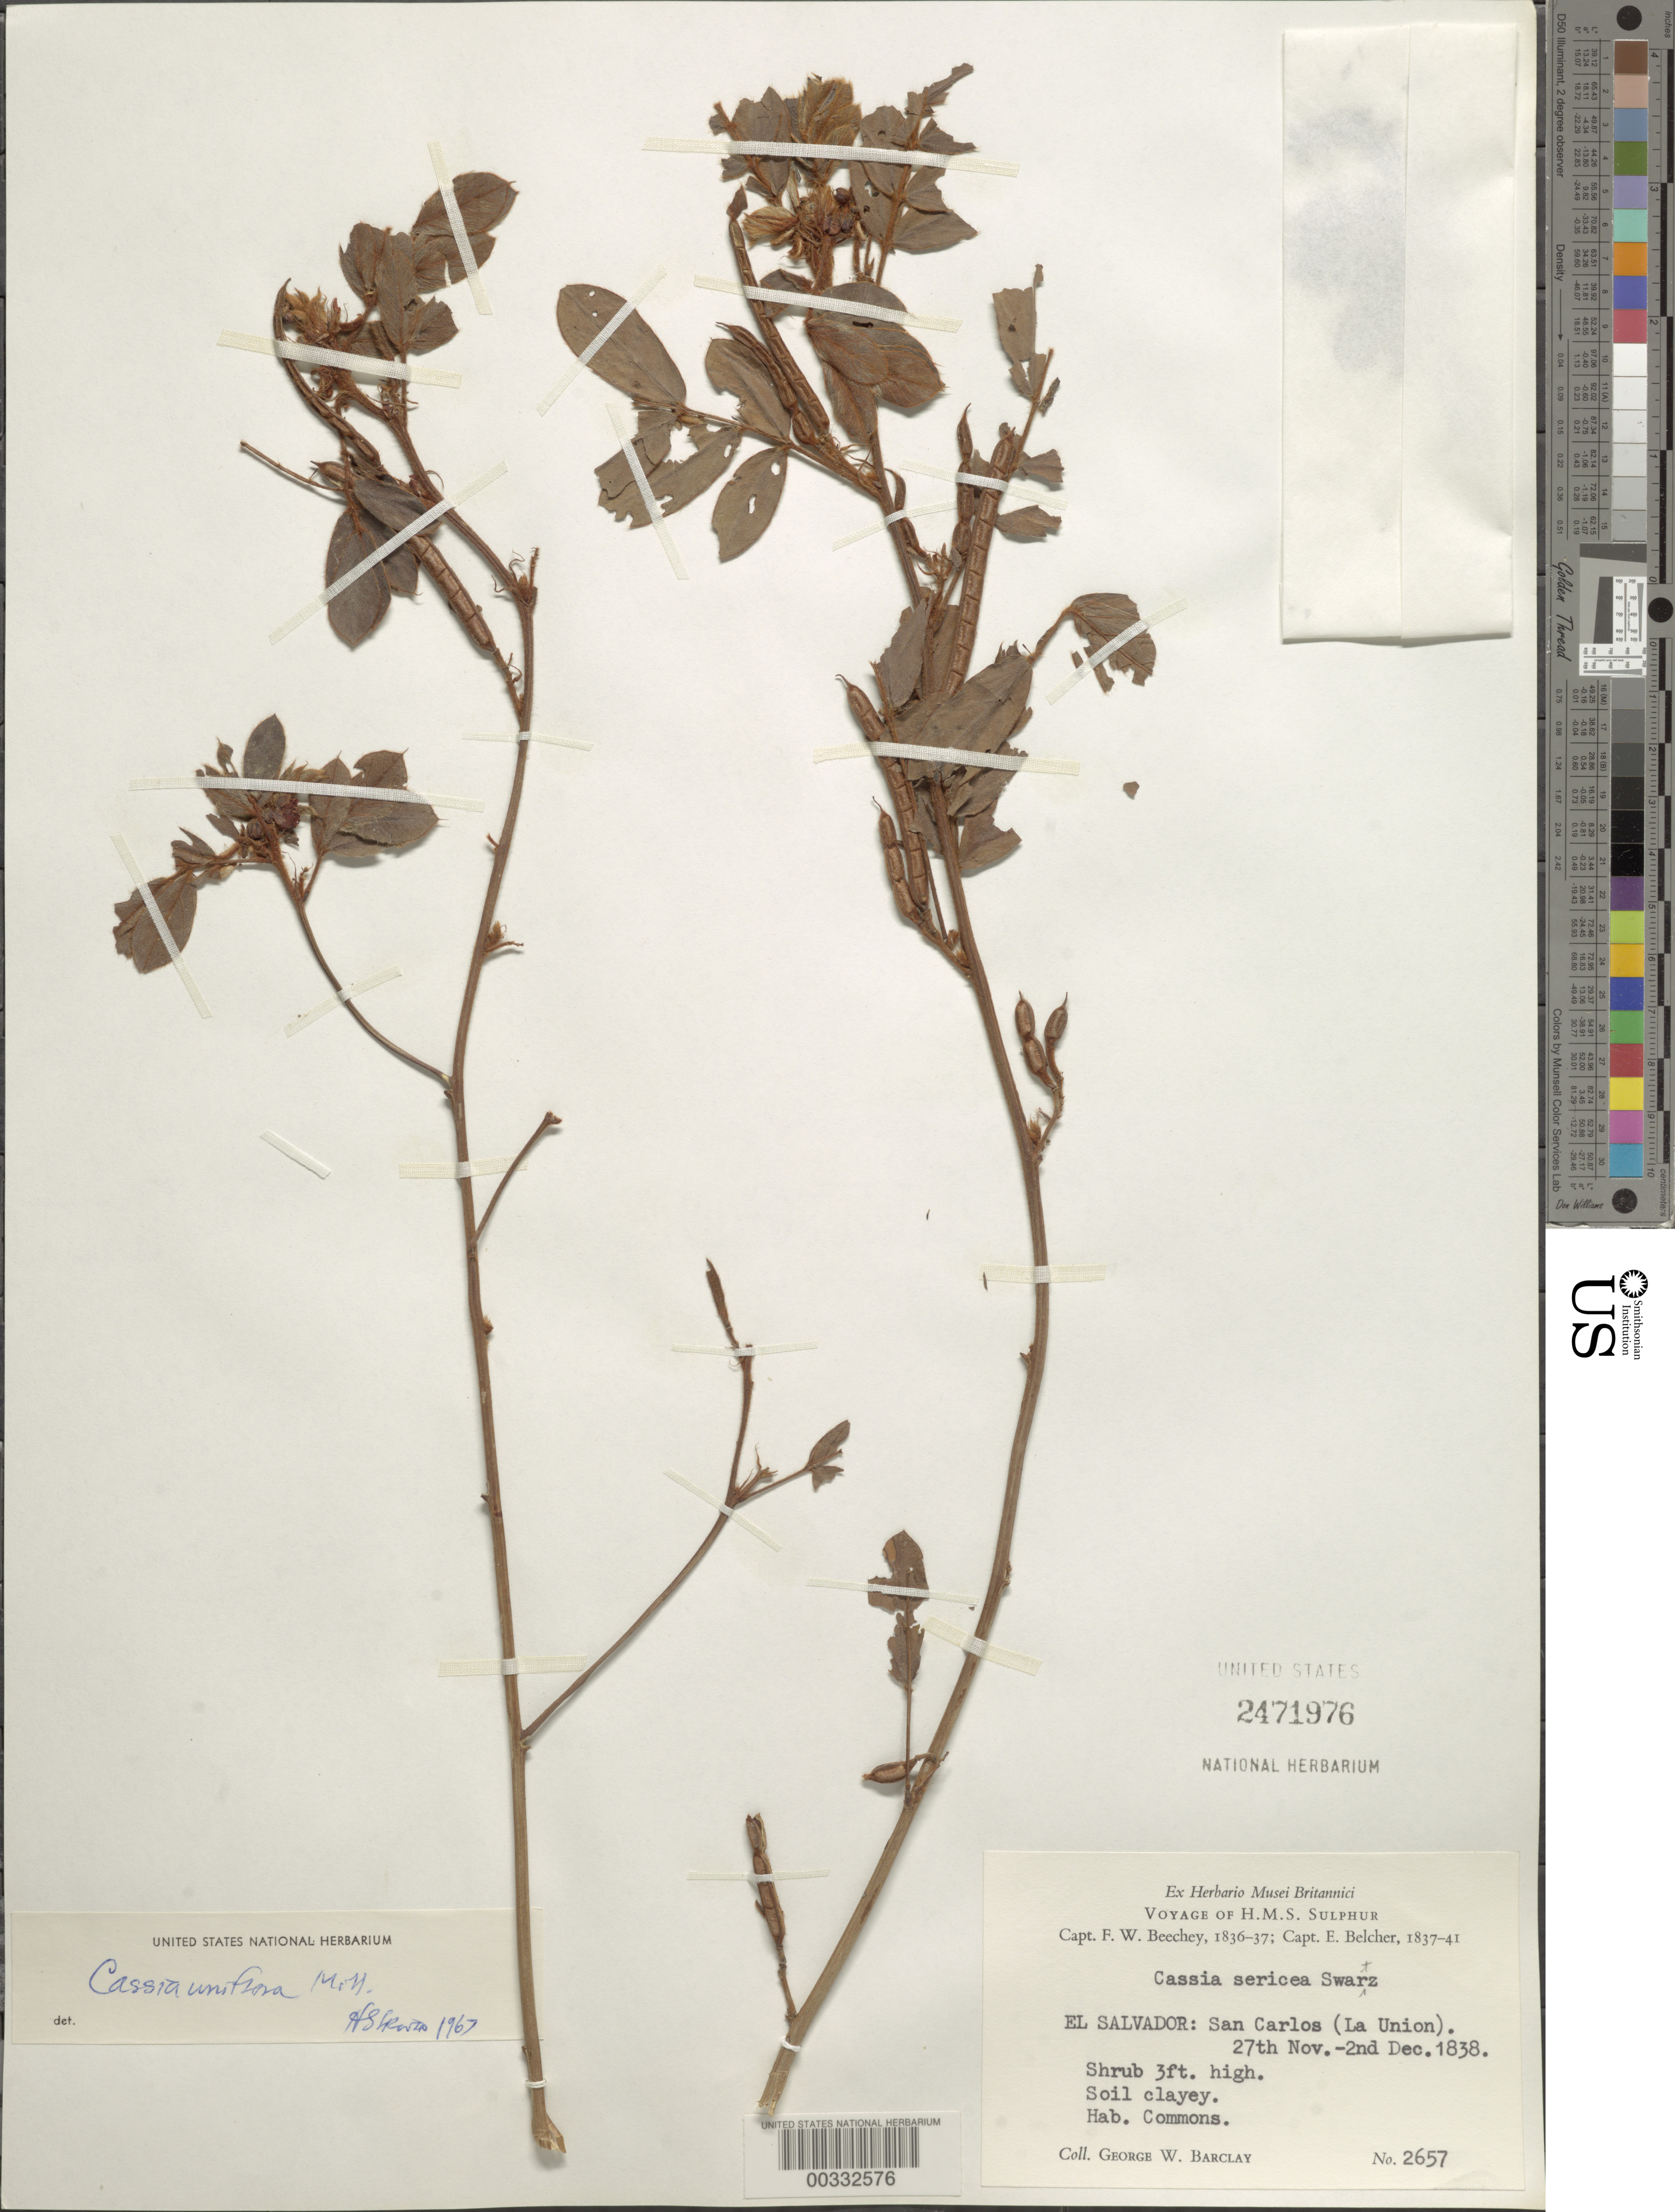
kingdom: Plantae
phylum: Tracheophyta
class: Magnoliopsida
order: Fabales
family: Fabaceae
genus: Senna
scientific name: Senna uniflora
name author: (Mill.) H.S. Irwin & Barneby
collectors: G. W. Barclay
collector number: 2657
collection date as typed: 27 Nov 1838 to 02 Dec 1838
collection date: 1838-11-27/1838-12-02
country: El Salvador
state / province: La Unión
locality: San carlos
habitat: Clayey soil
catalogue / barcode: US 2471976